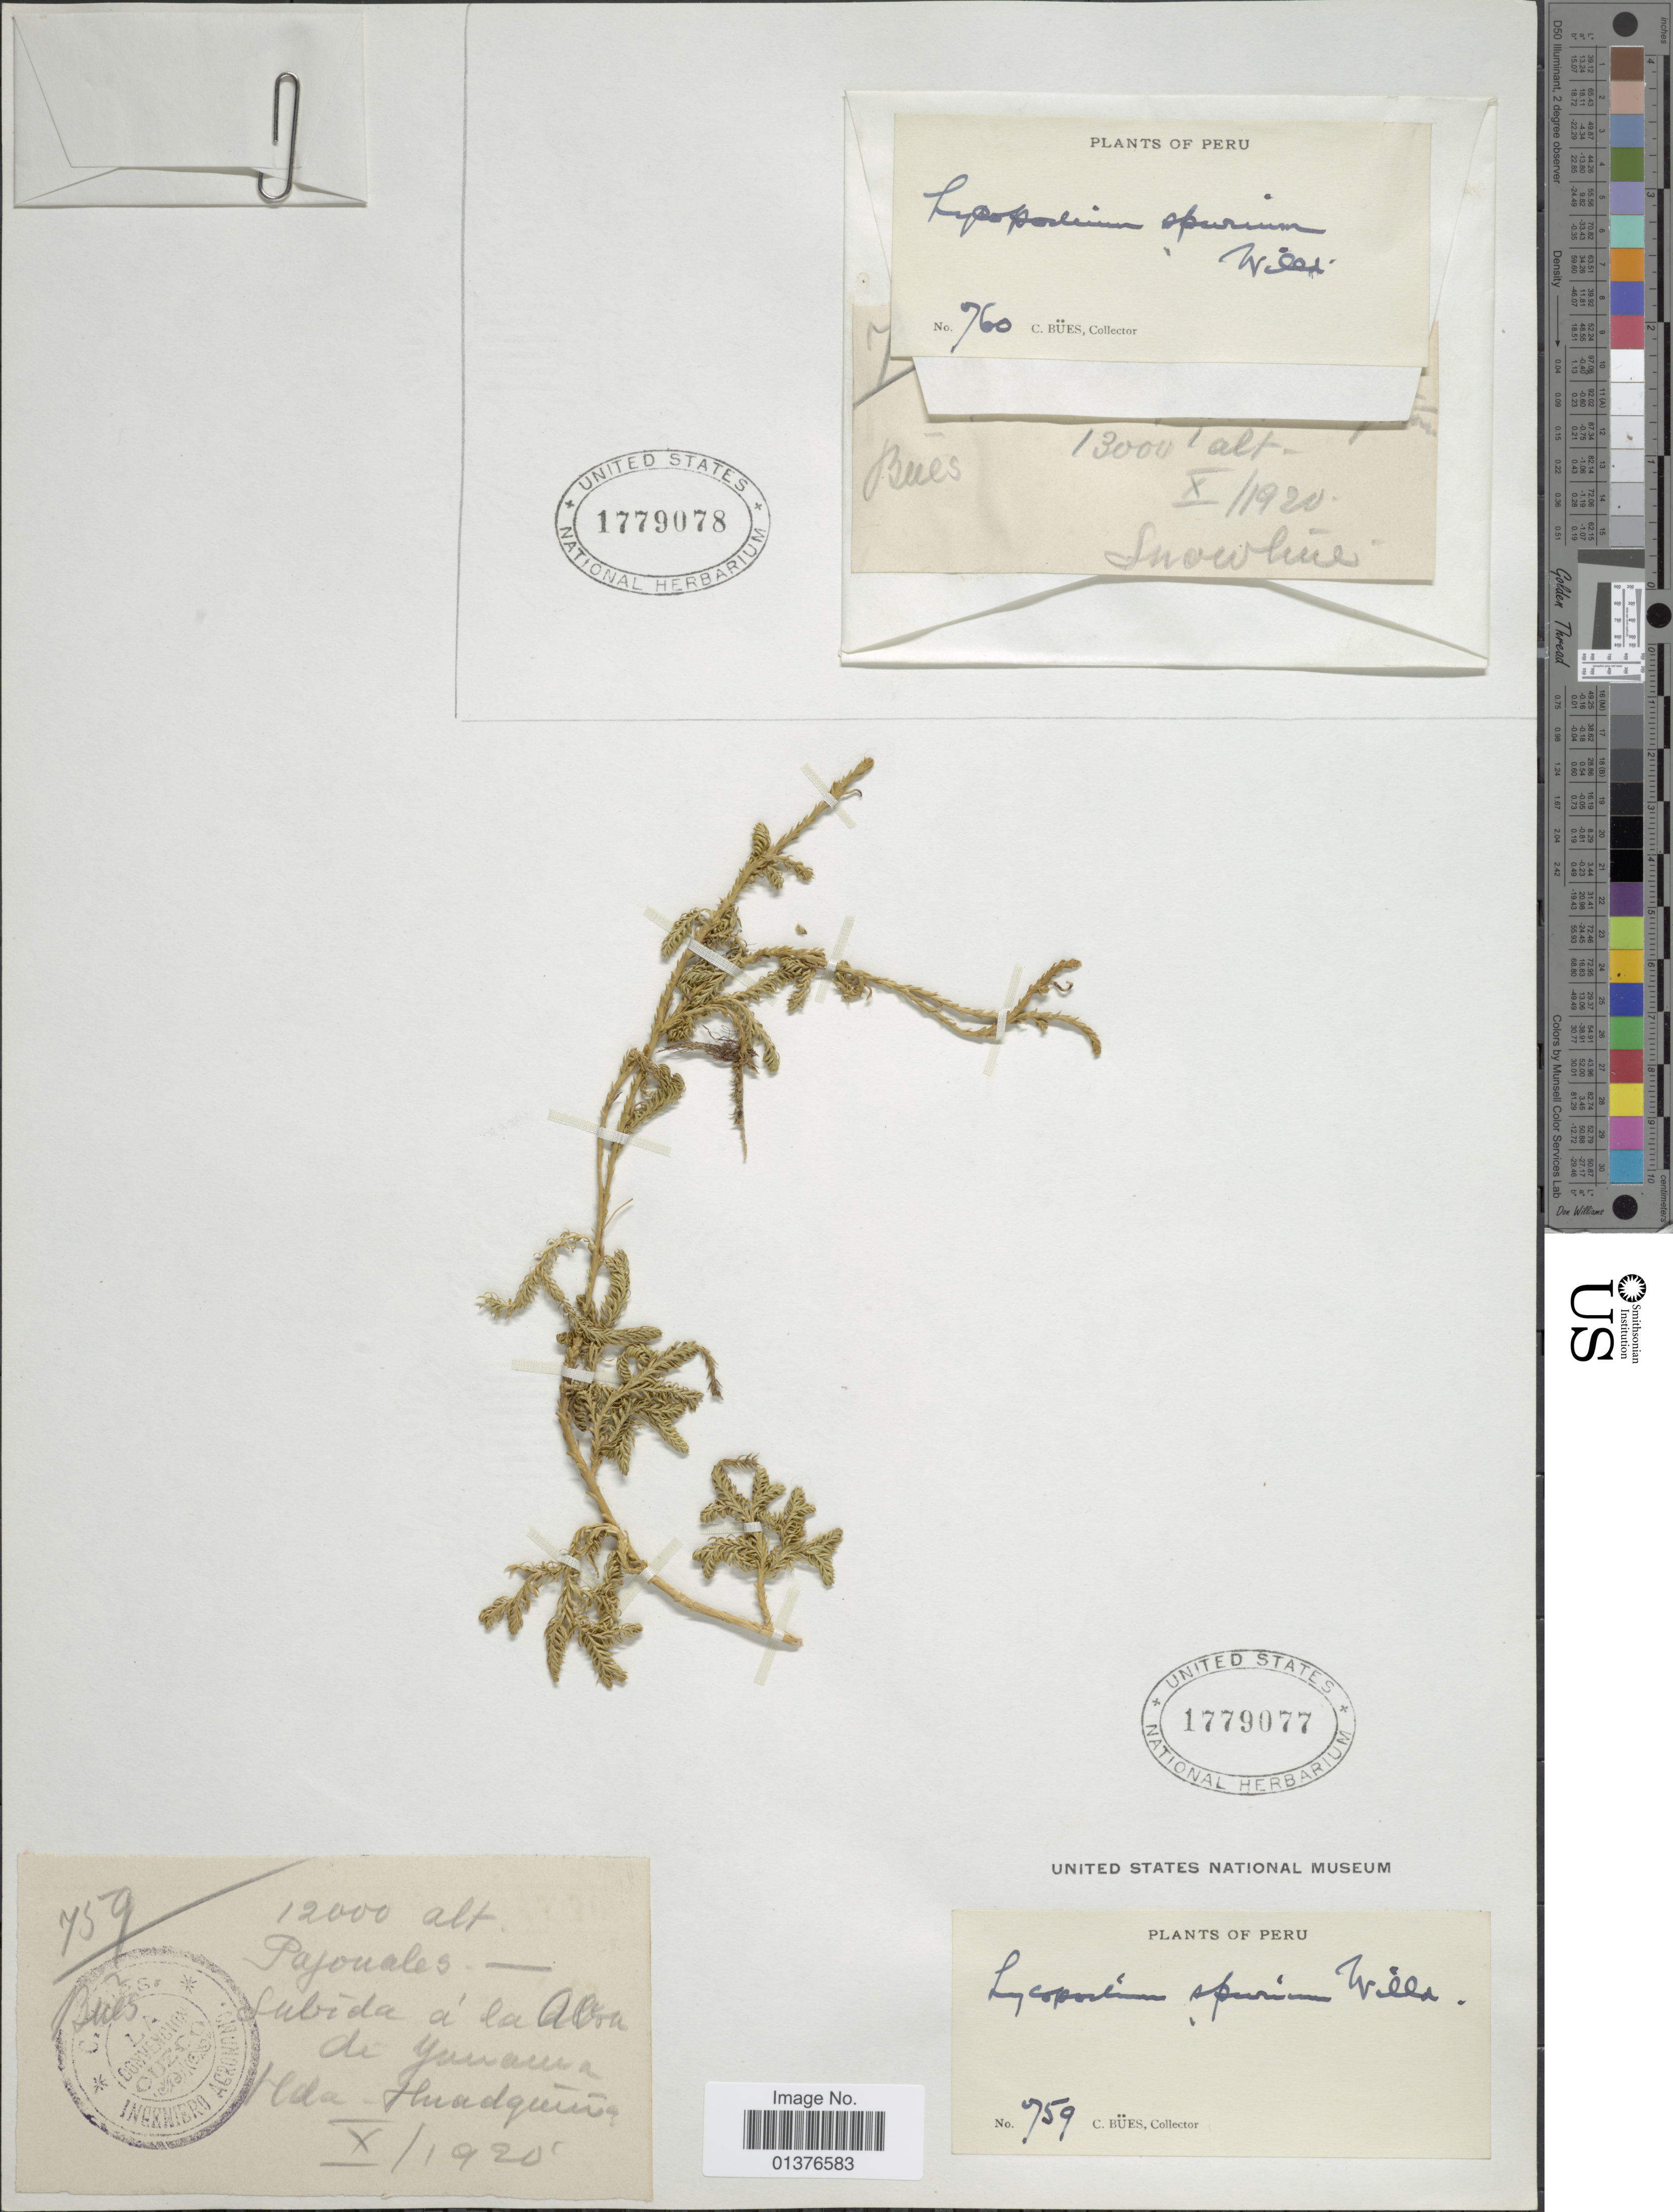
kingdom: Plantae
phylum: Tracheophyta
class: Lycopodiopsida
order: Lycopodiales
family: Lycopodiaceae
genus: Austrolycopodium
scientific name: Austrolycopodium magellanicum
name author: (P. Beauv.) Holub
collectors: C. Bues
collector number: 760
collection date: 1920-10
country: Peru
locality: Pajonales - Subida a la alto de Yanama Hda. Huadquina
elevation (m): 3962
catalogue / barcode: US 1779078-2